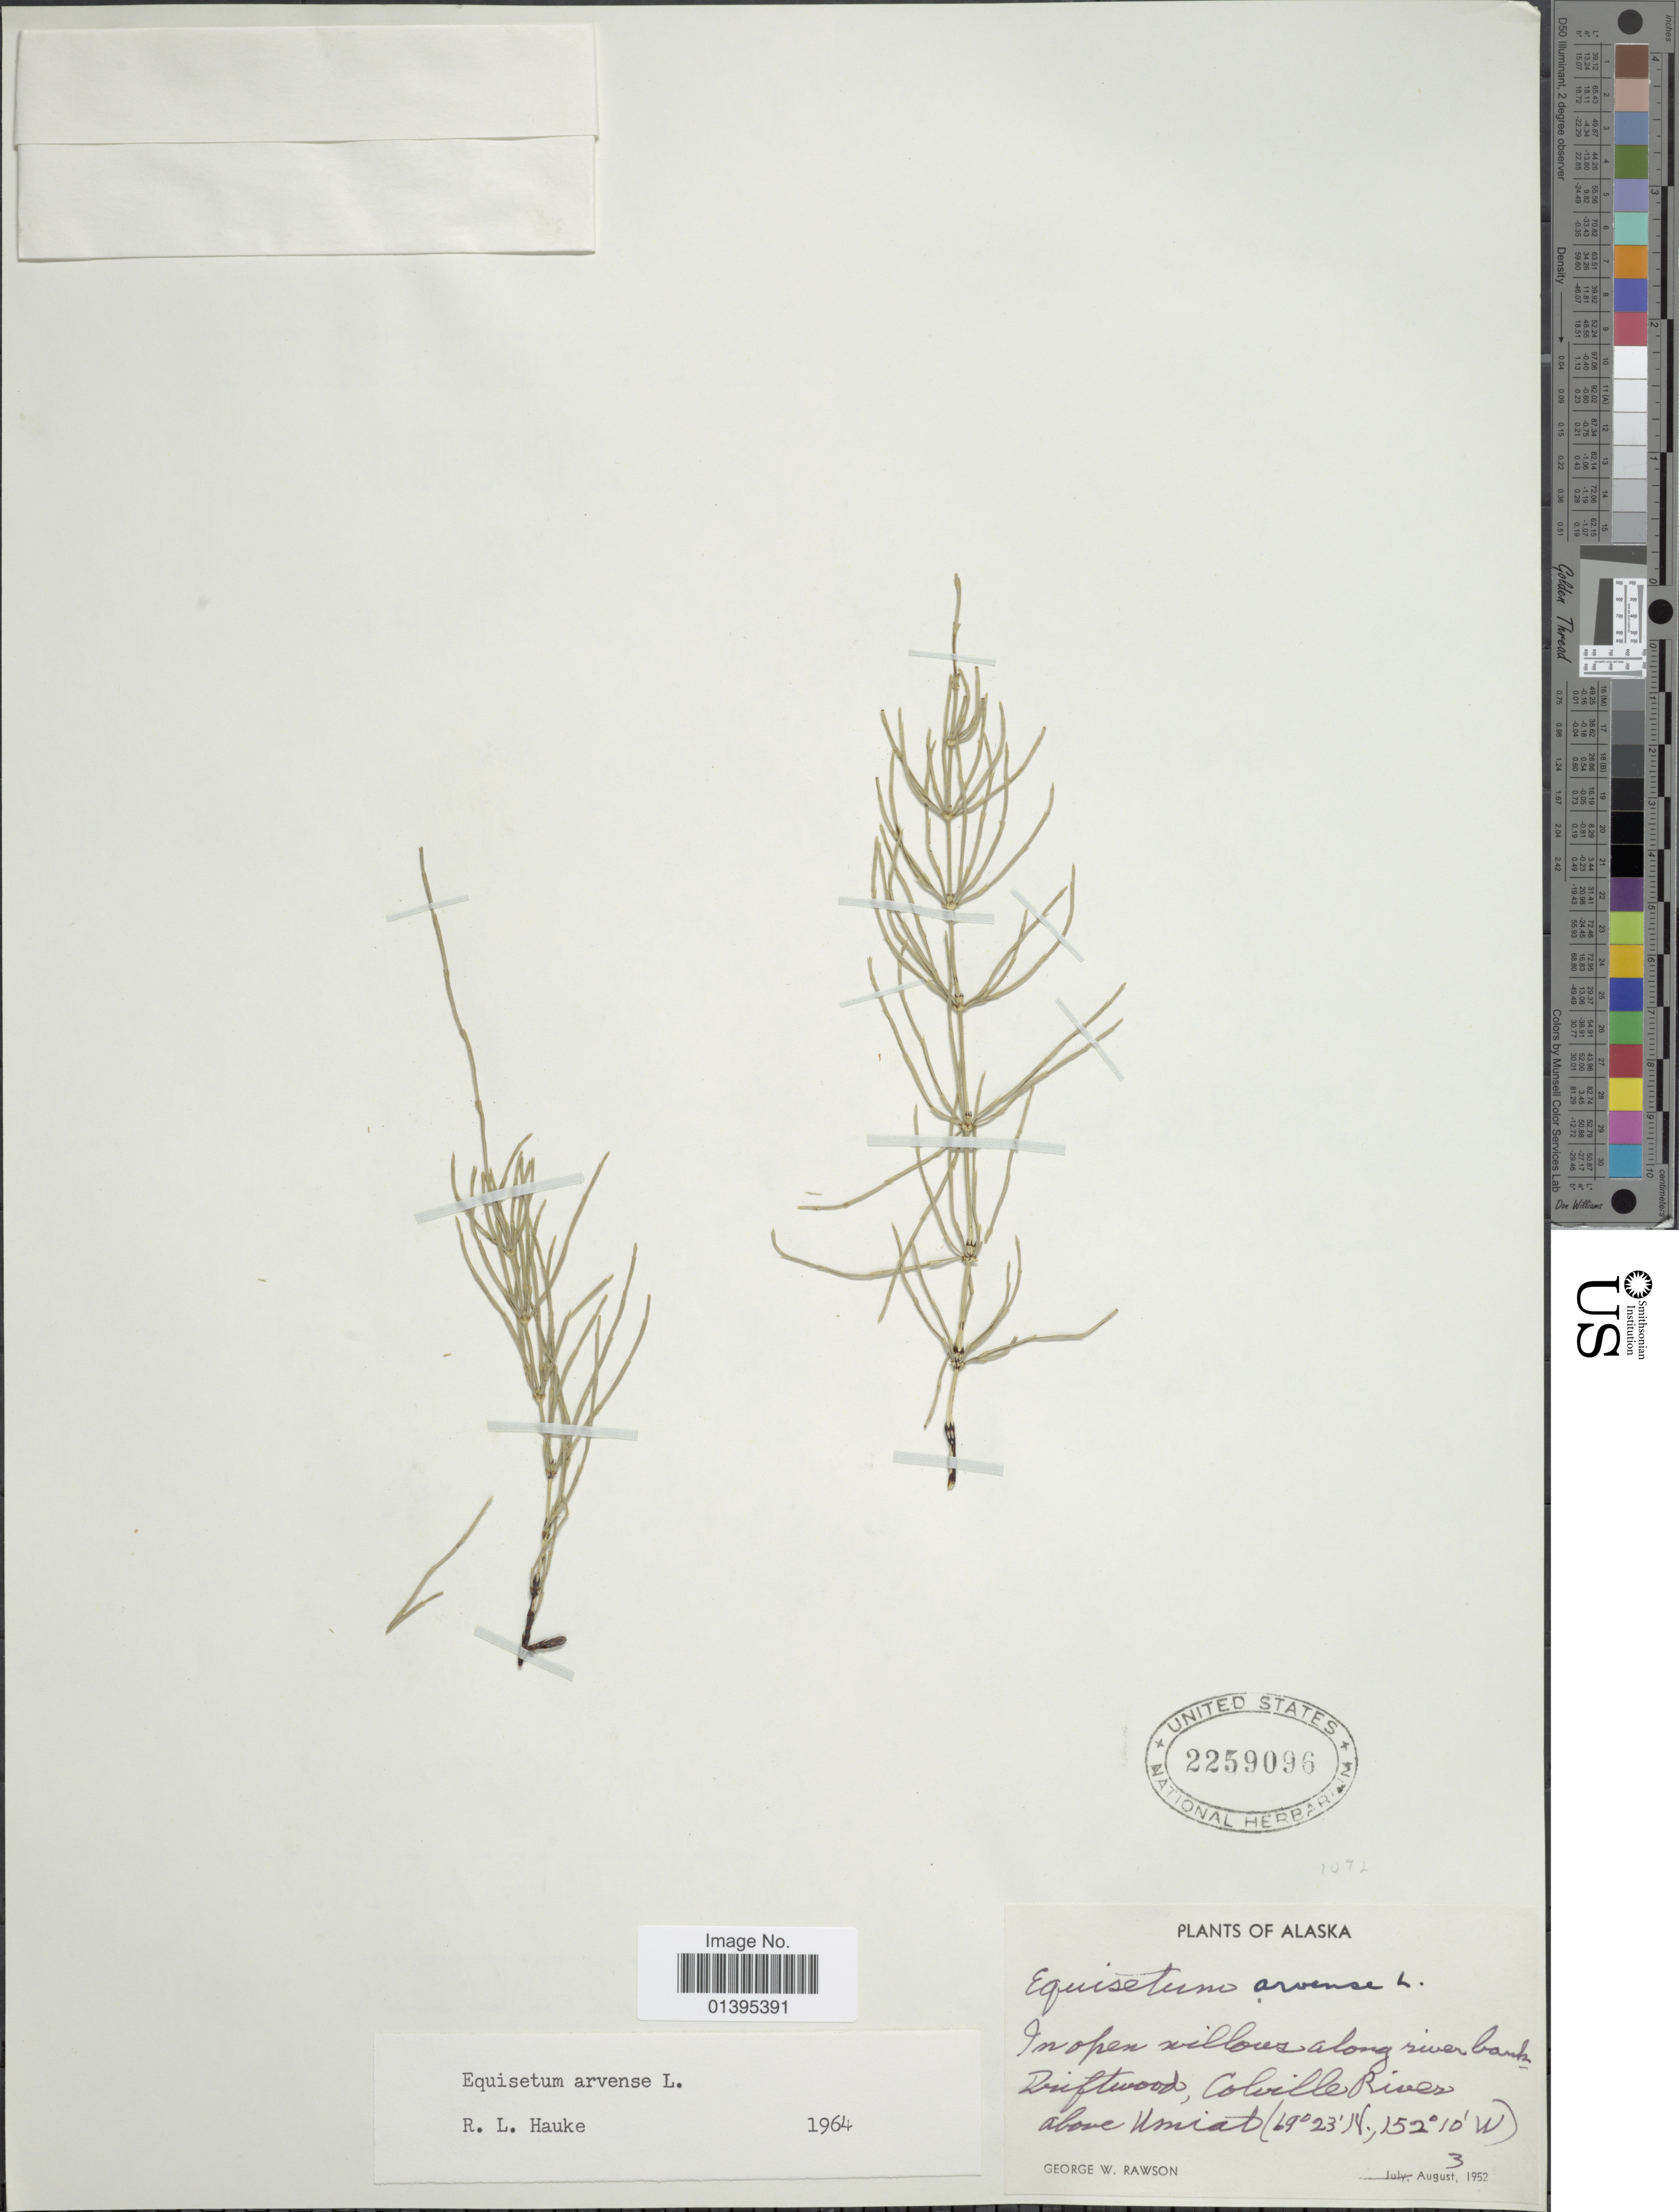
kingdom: Plantae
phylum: Tracheophyta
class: Polypodiopsida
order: Equisetales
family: Equisetaceae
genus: Equisetum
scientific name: Equisetum arvense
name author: L.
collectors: G. W. Rawson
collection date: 1952-08-03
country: United States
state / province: Alaska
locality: Driftwood, Colville River above Umiat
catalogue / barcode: US 2259096